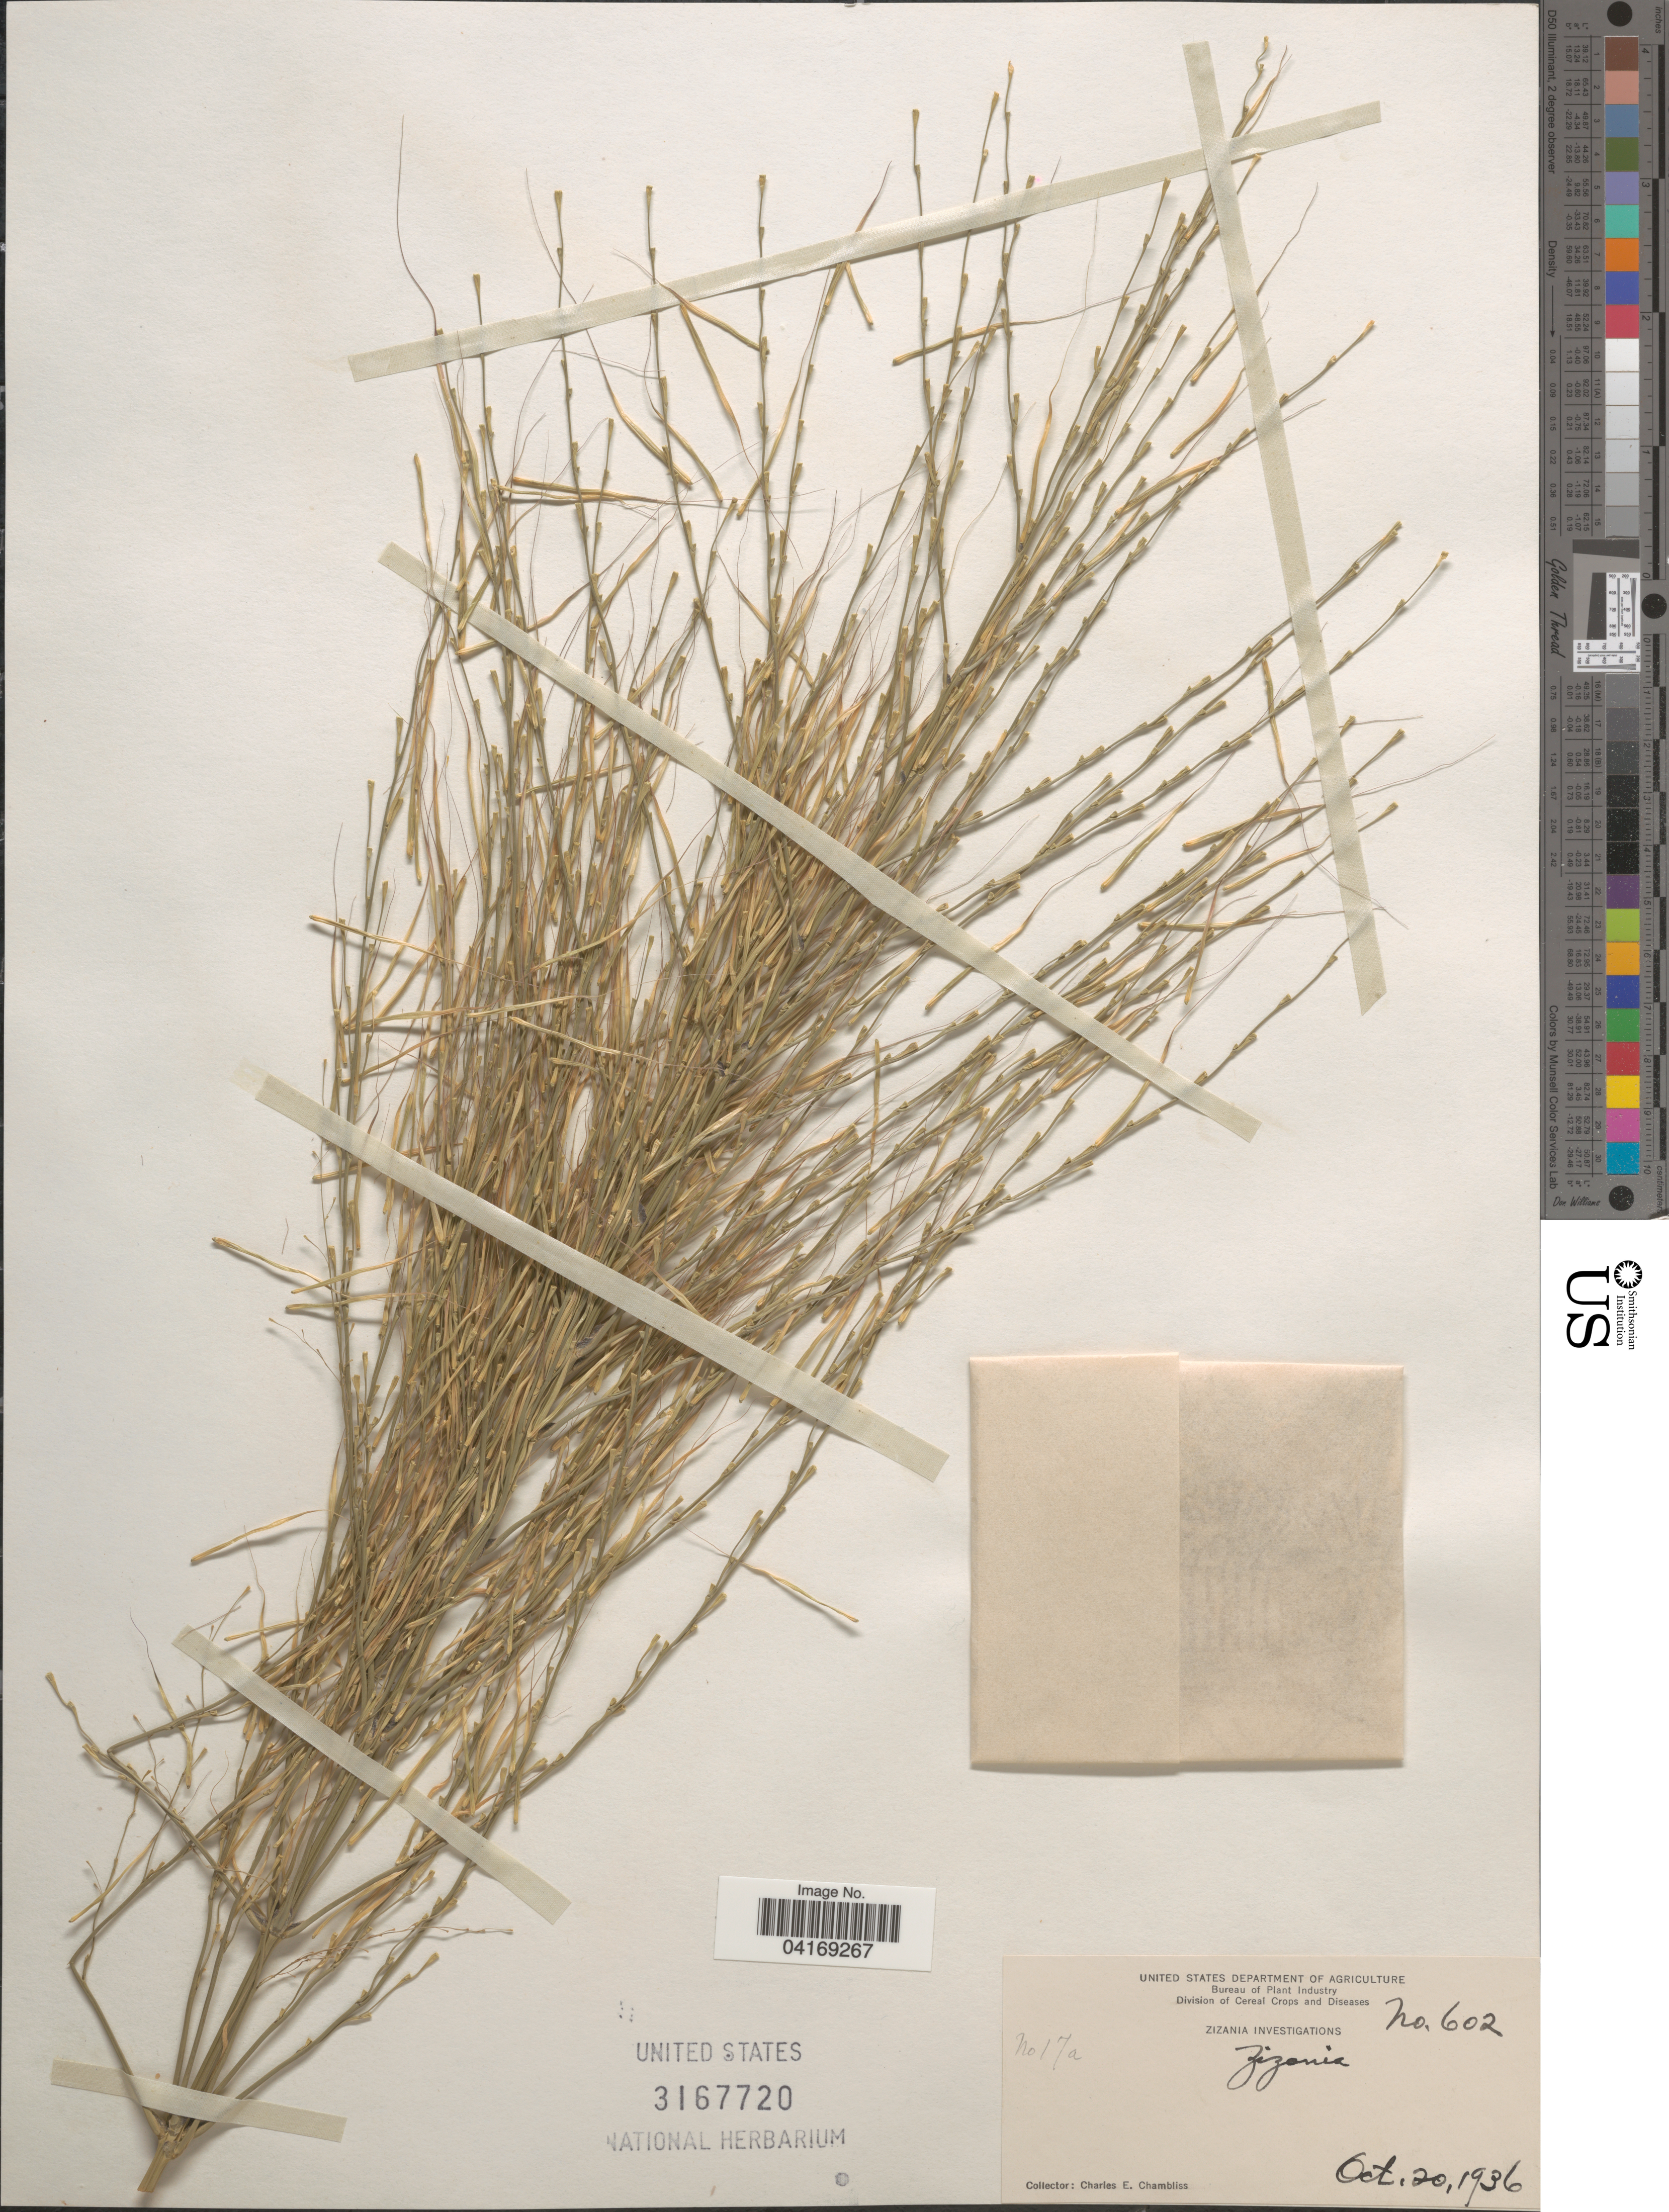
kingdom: Plantae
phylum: Tracheophyta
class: Liliopsida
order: Poales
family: Poaceae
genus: Zizania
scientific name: Zizania sp.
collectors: C. Chambliss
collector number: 602/17a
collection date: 1936-10-20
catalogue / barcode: US 3167720